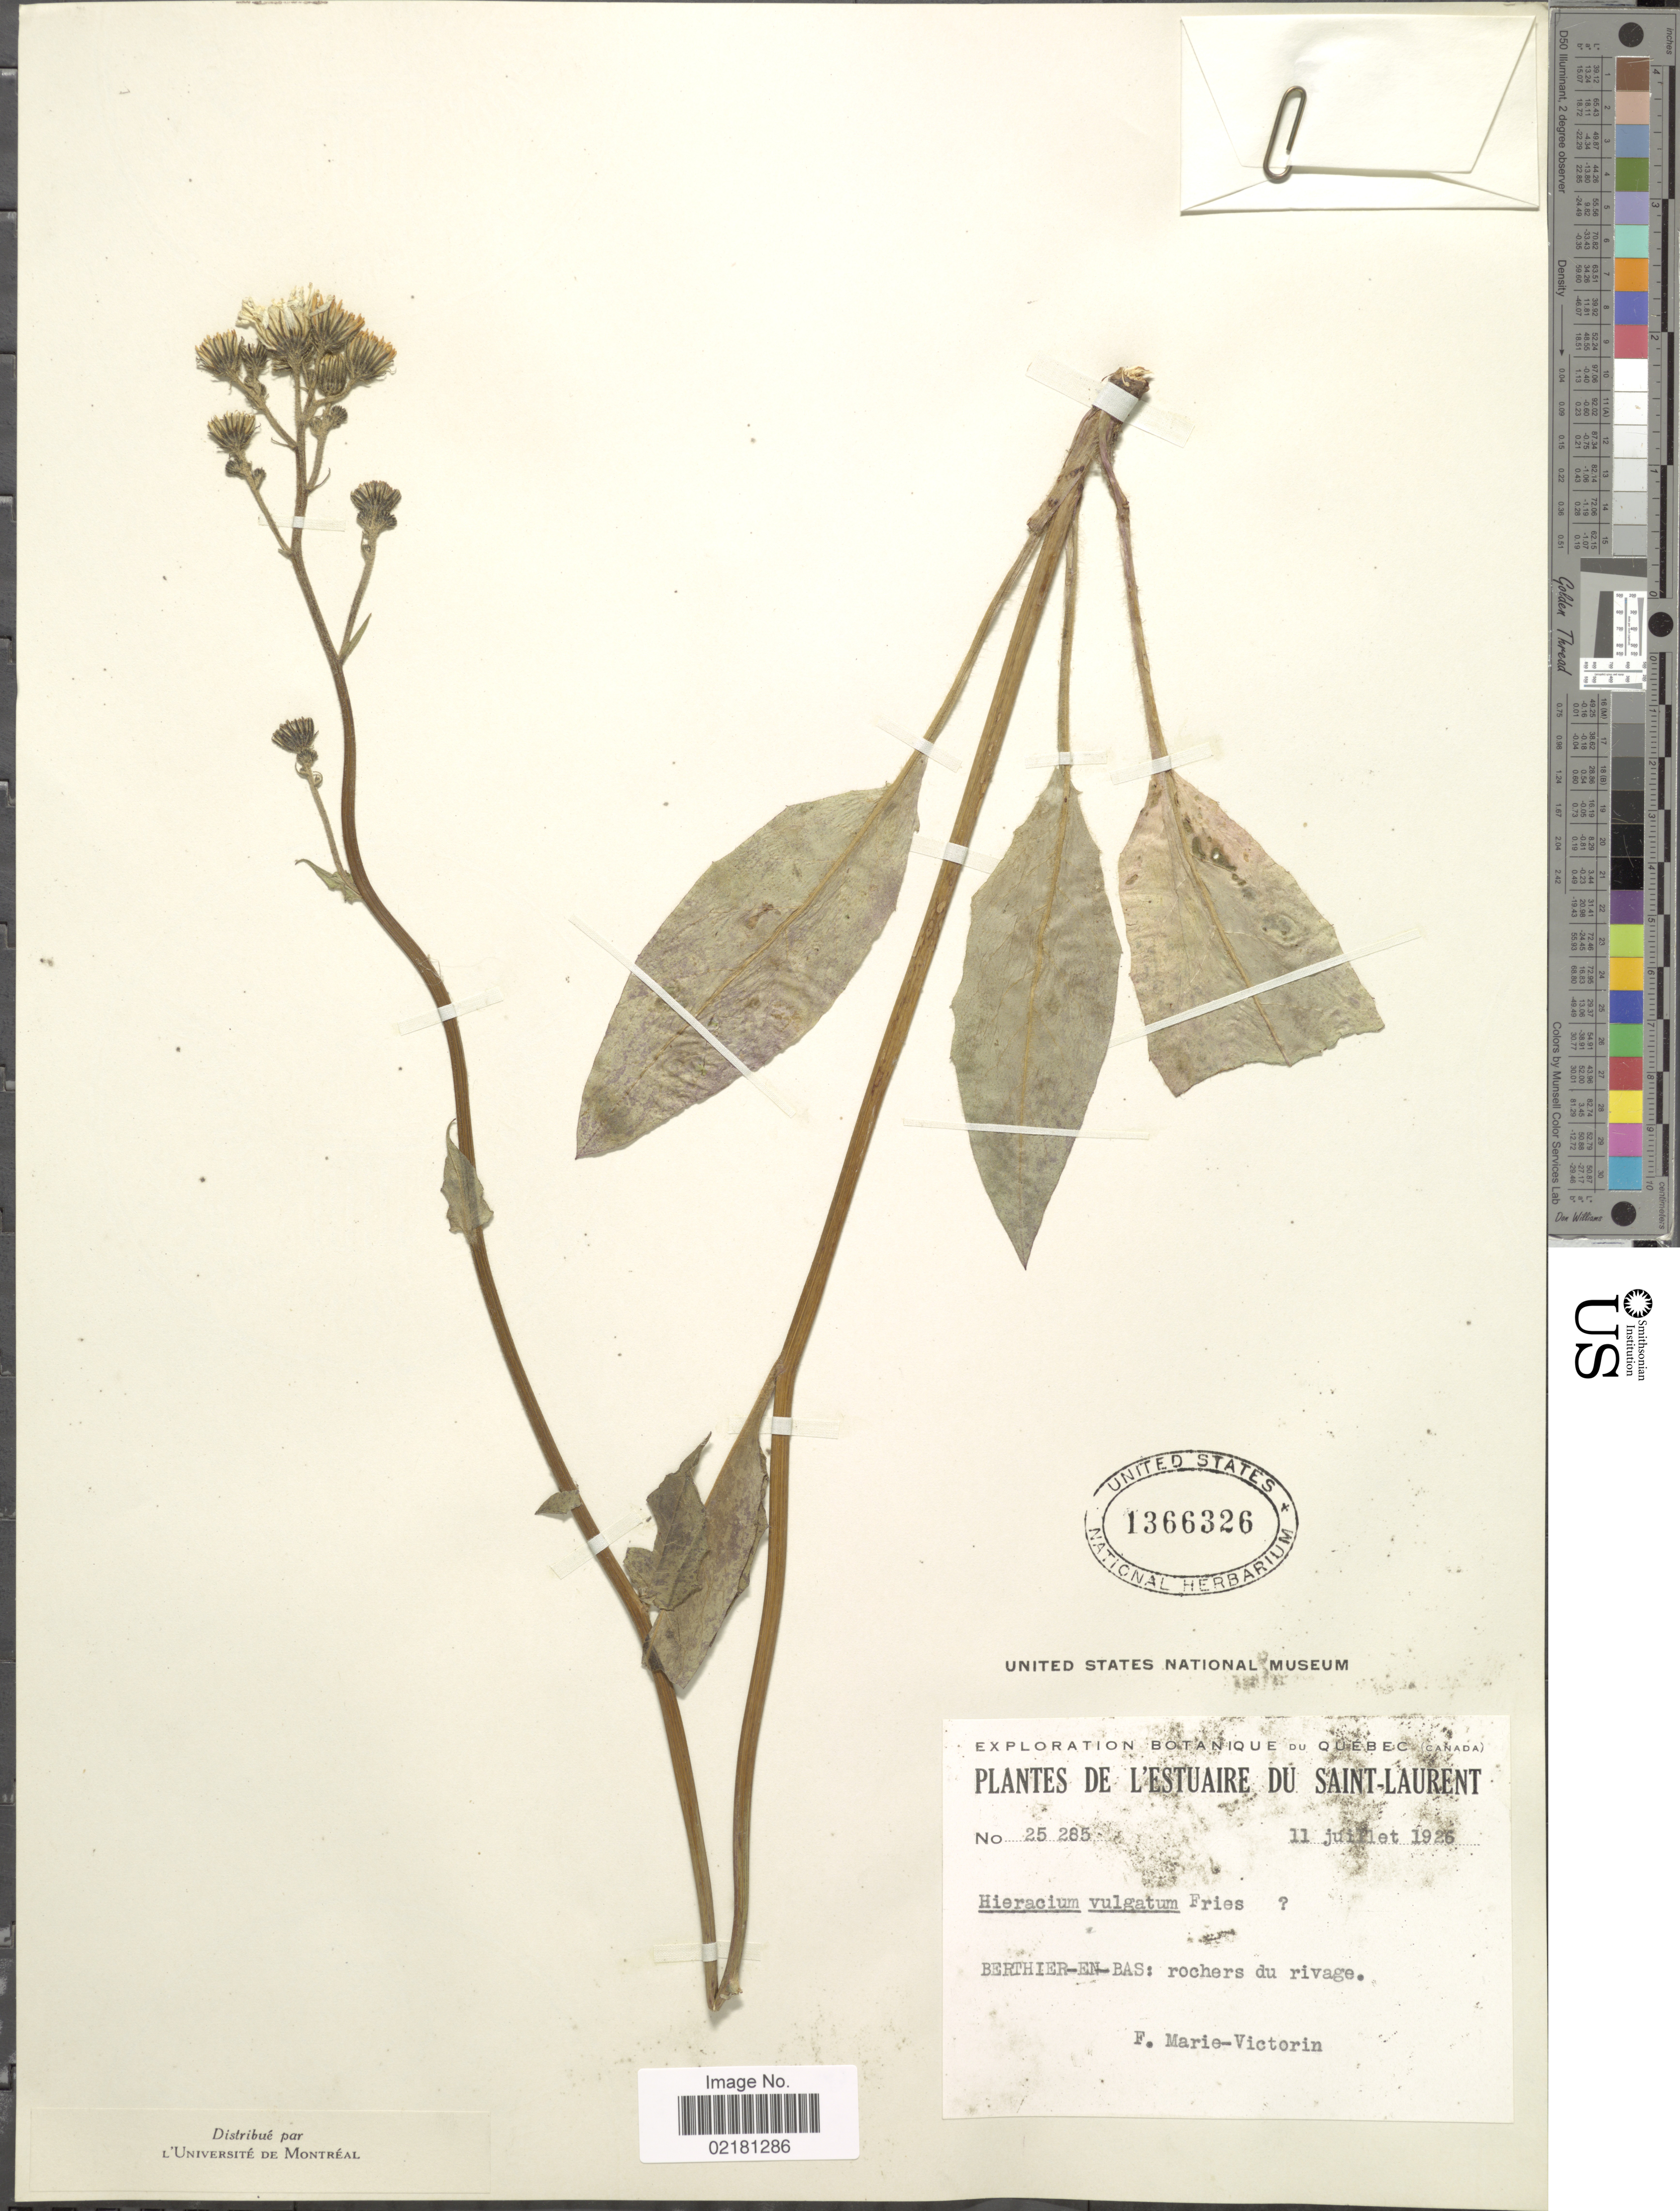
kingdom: Plantae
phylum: Tracheophyta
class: Magnoliopsida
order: Asterales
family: Asteraceae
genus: Hieracium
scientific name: Hieracium lachenalii subsp. cruenifolium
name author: (Dahlst. & Lübeck) Zahn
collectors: F. Marie-Victorin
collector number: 25285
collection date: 1925-07-11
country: Canada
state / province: Quebec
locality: Plantes de L'Estuaire du Saint-Laurent, Berthier-En-Bas: rochers du rivage.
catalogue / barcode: US 1366326